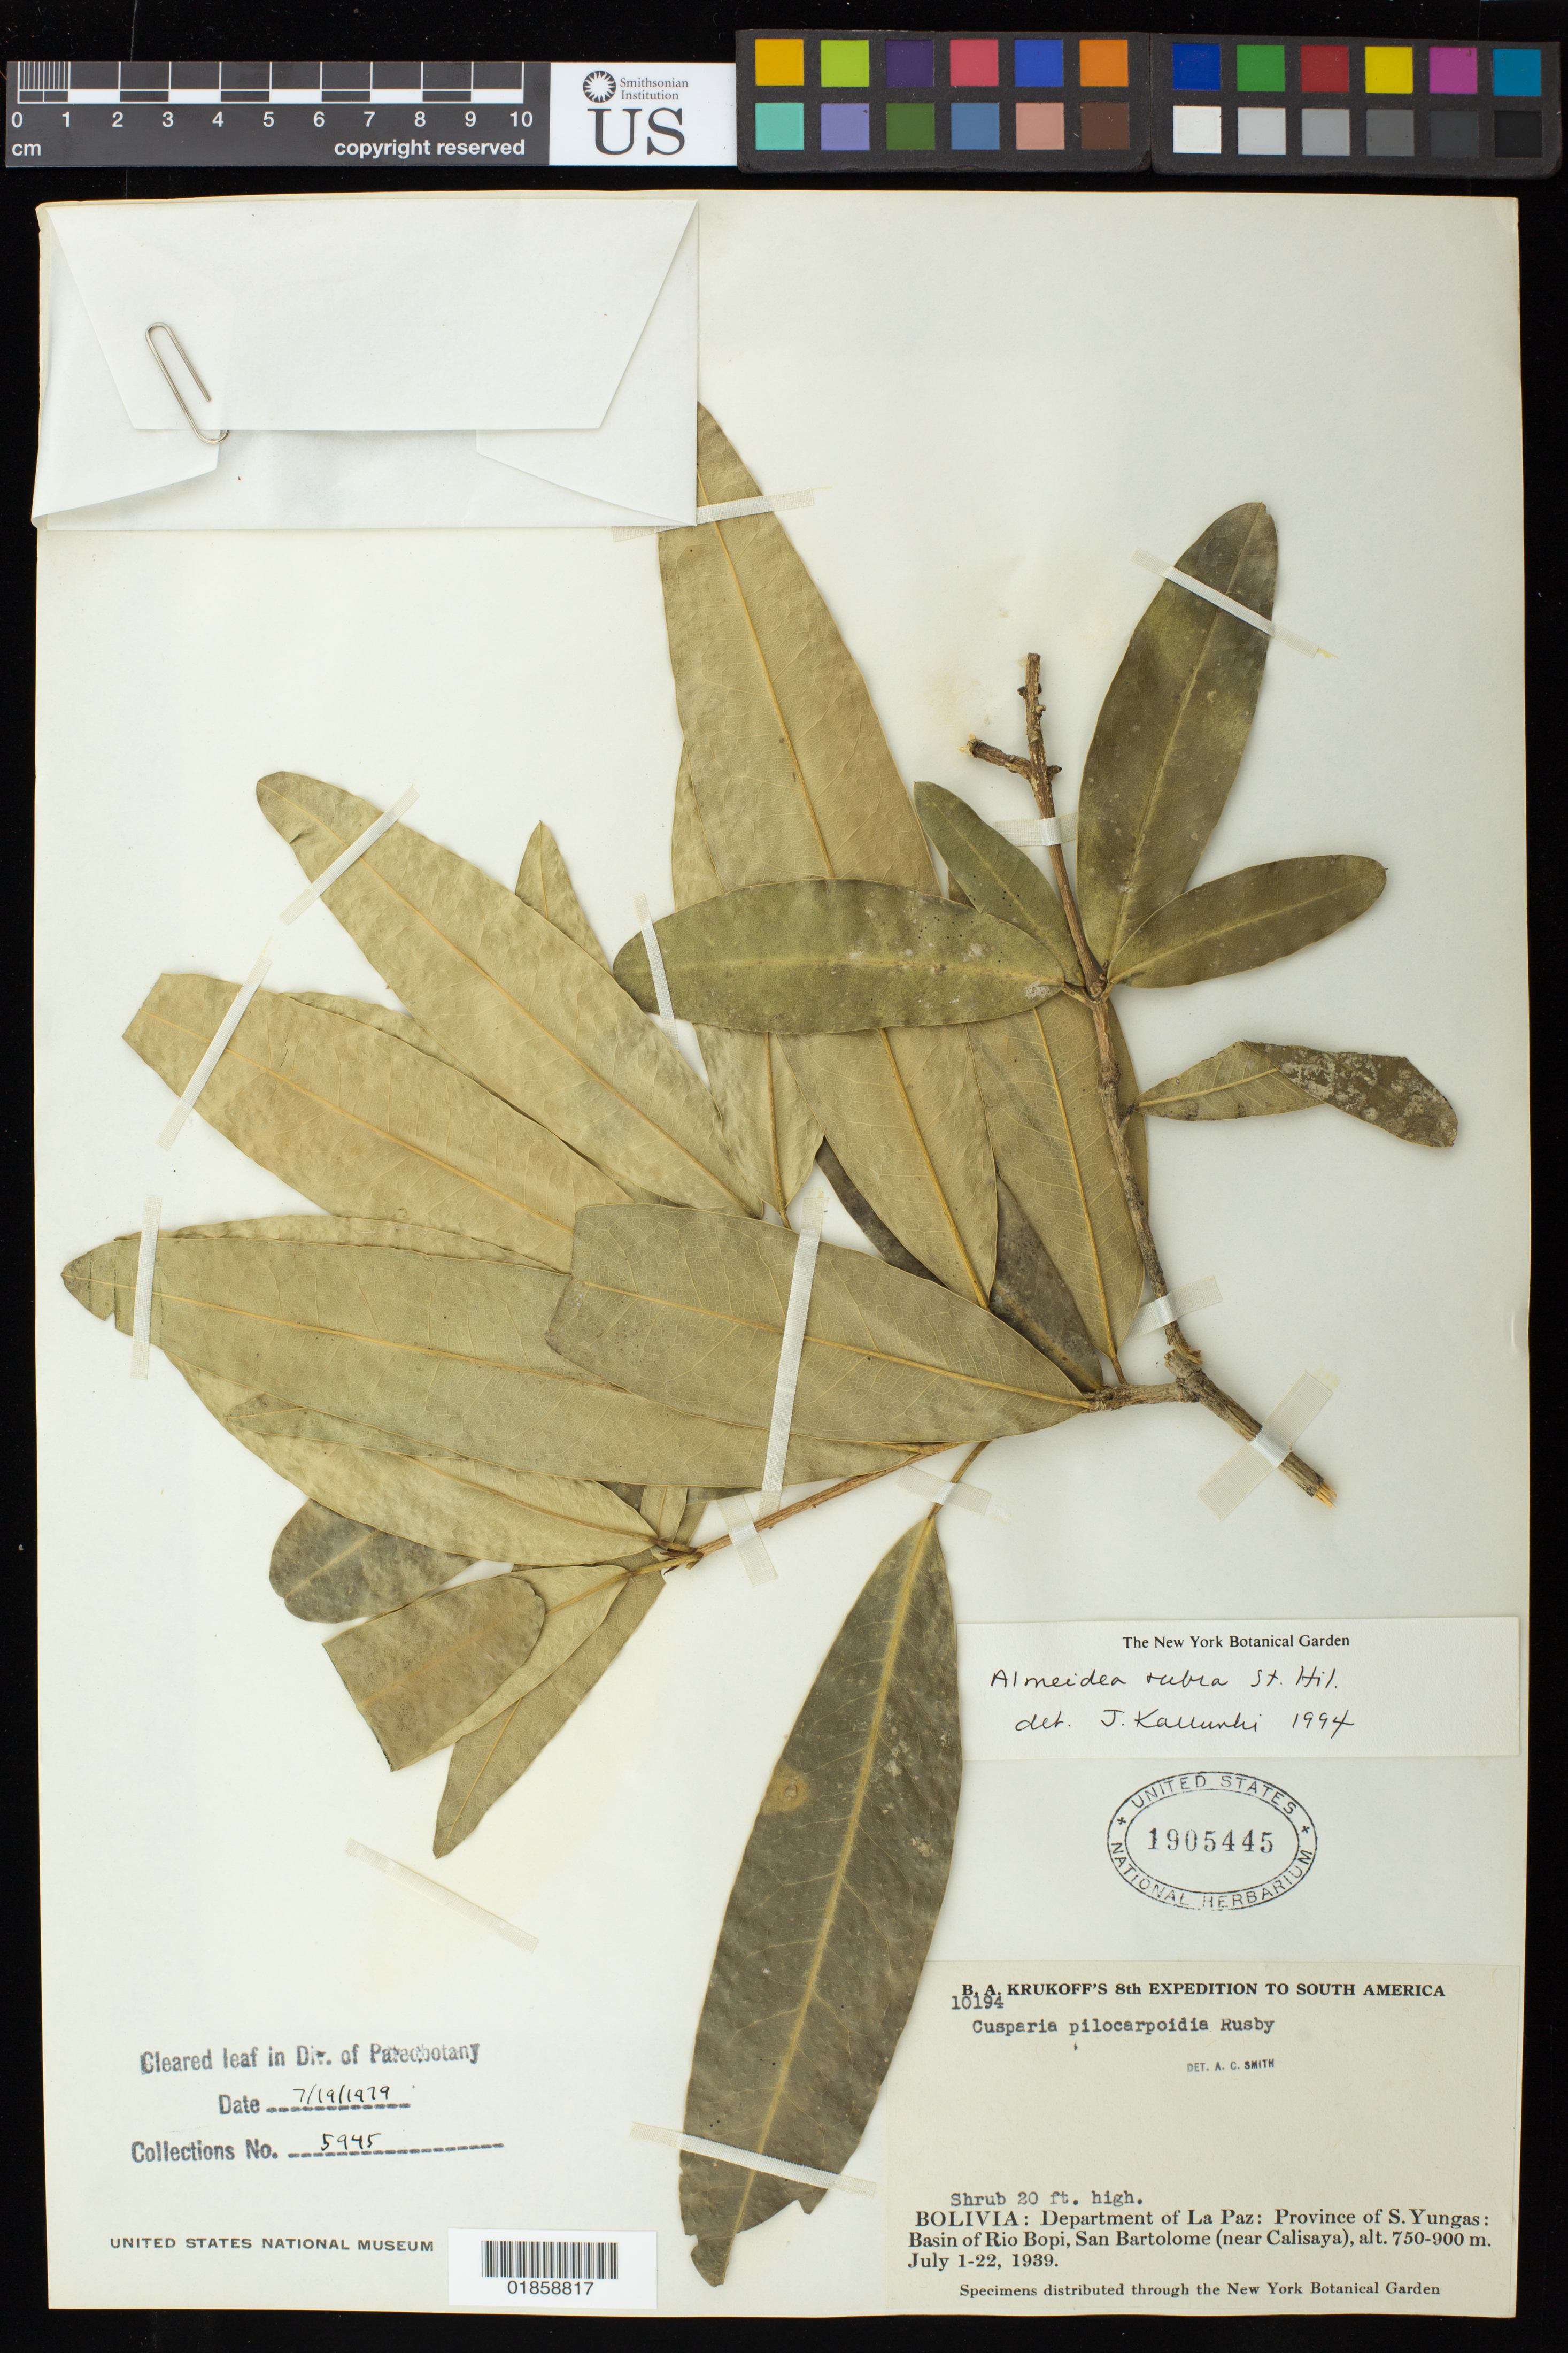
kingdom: Plantae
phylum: Tracheophyta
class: Magnoliopsida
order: Sapindales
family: Rutaceae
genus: Conchocarpus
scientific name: Conchocarpus ruber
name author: (A. St.-Hil.) Bruniera & Groppo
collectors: B. A. Krukoff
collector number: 10194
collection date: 1939-07-01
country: Bolivia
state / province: La Paz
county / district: Sud Yungas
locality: Department of La Paz, Province of S. Yungas, basin of Rio Bopi, San Bartolome (near Calisaya)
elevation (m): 750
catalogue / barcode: US 1905445